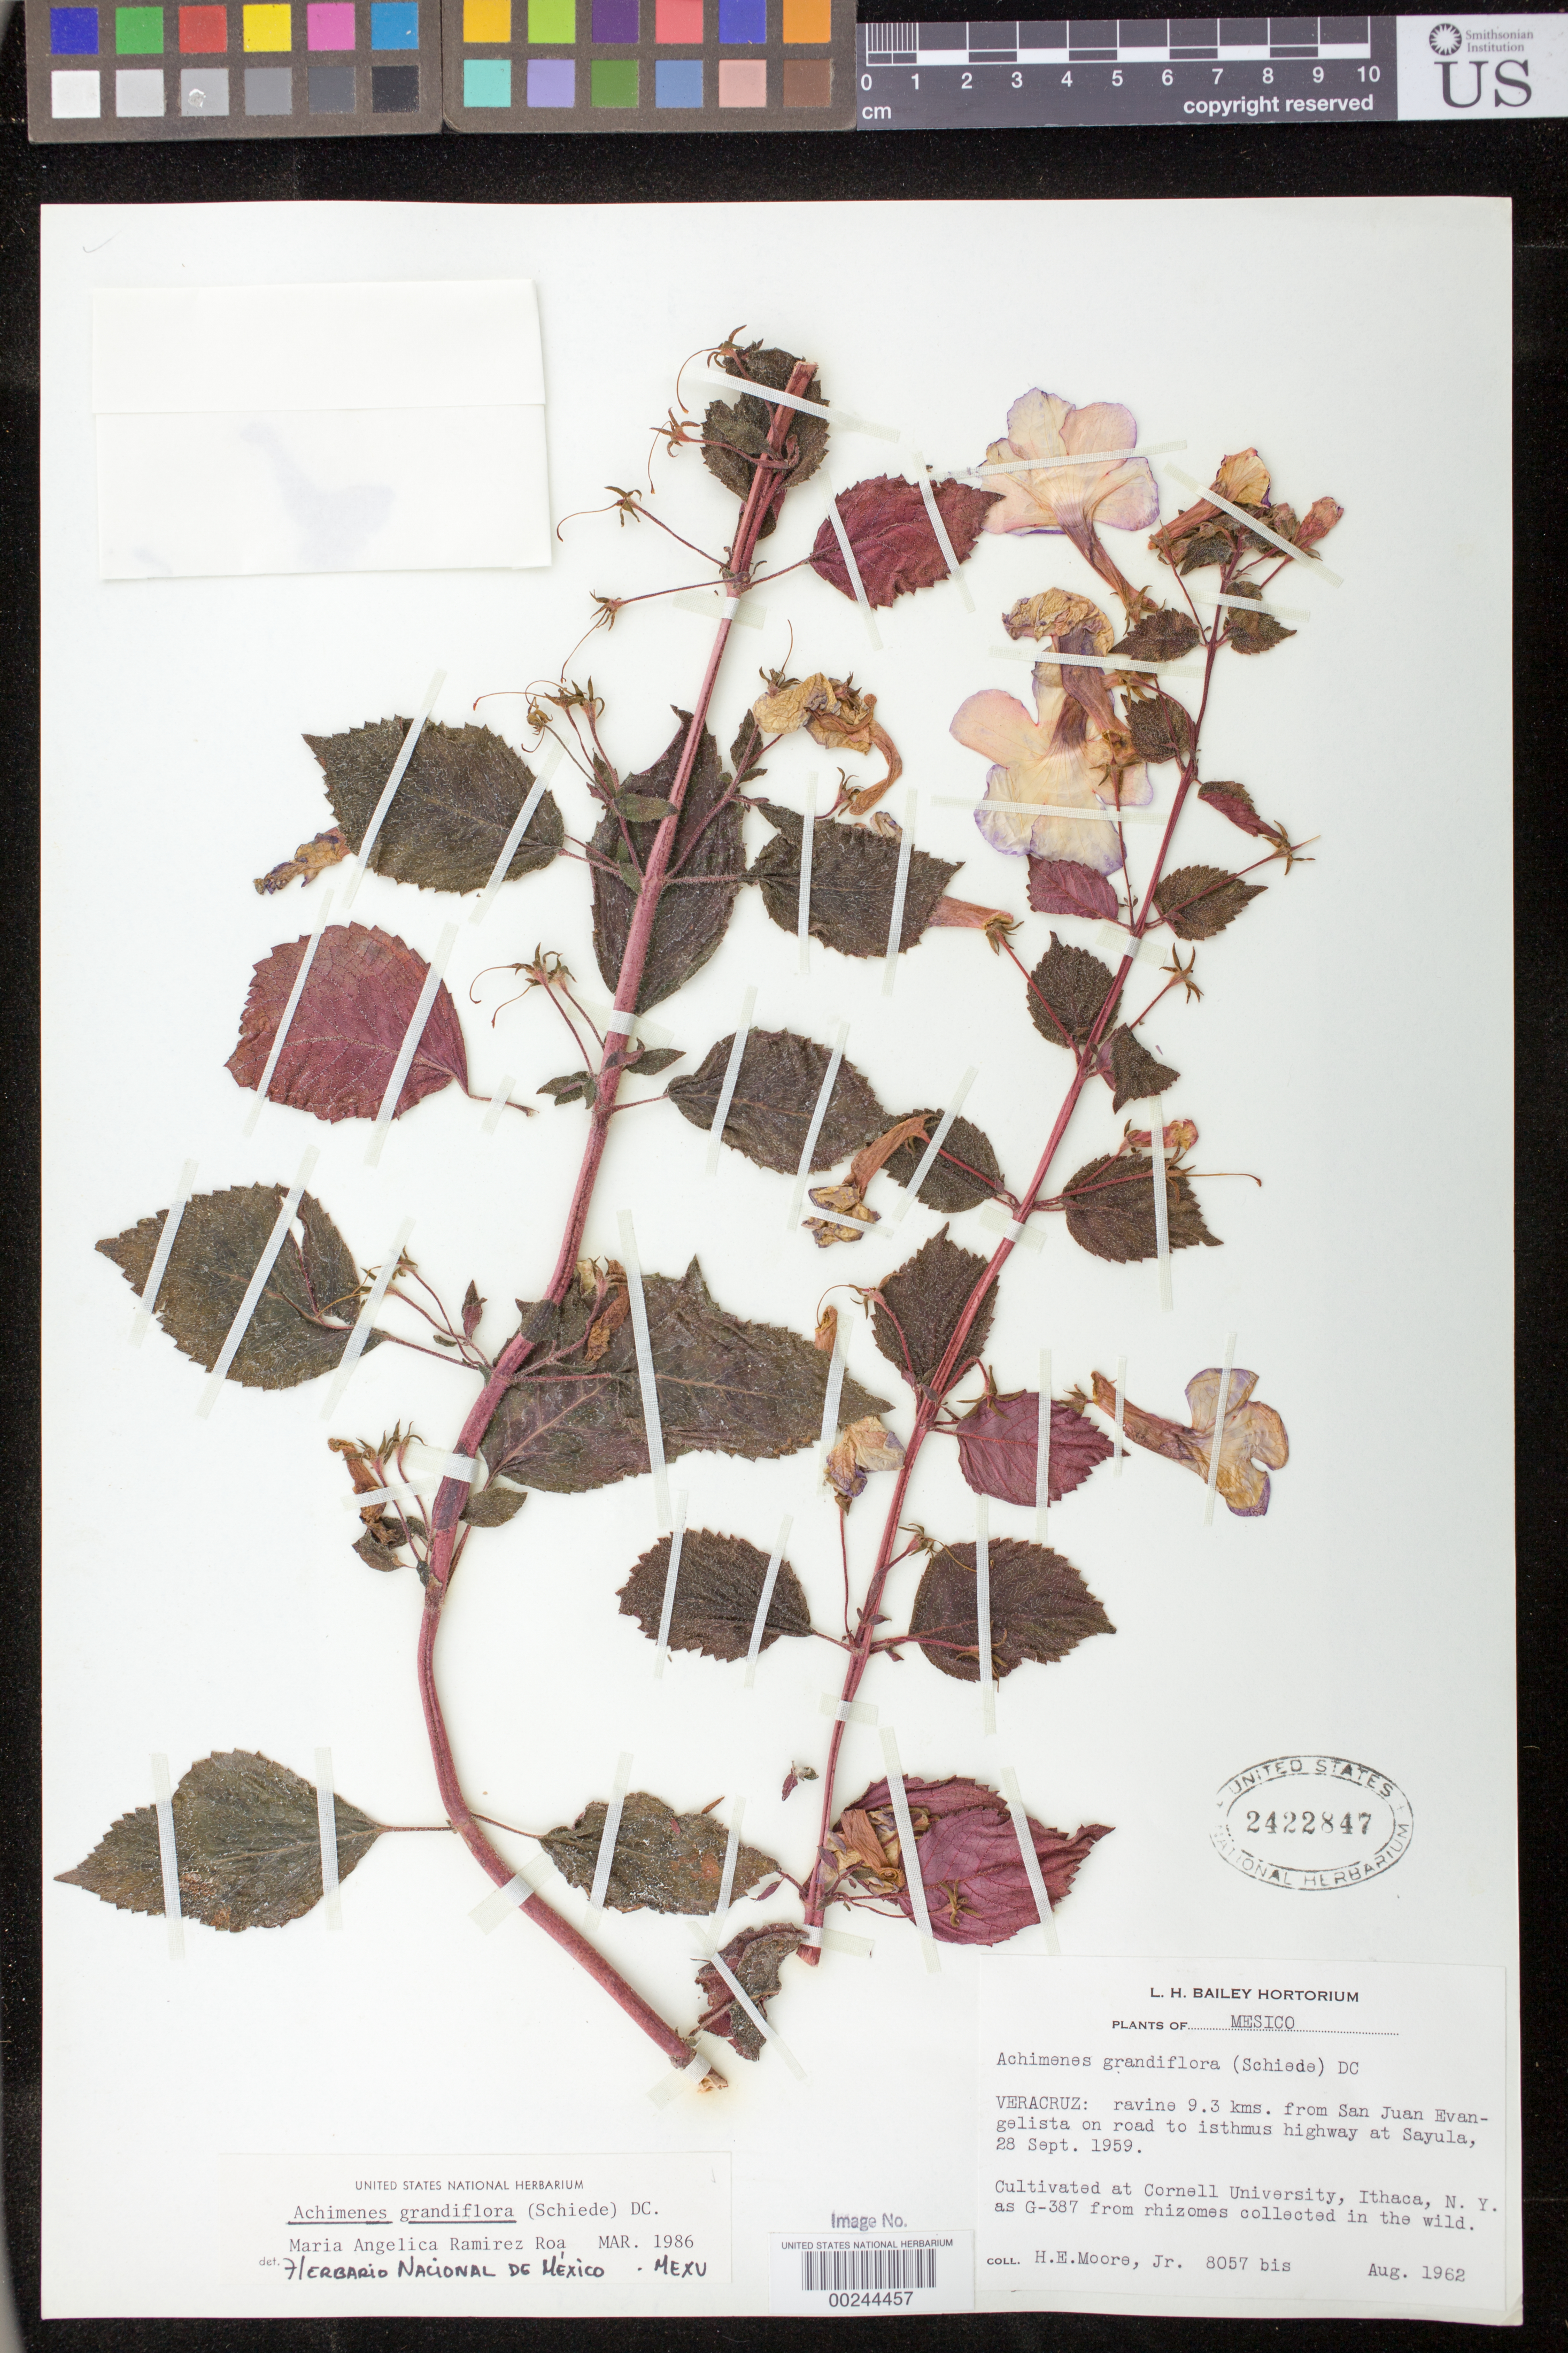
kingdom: Plantae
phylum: Tracheophyta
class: Magnoliopsida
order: Lamiales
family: Gesneriaceae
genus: Achimenes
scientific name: Achimenes grandiflora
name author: (Schiede) DC.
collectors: H. E. Moore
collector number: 8057 bis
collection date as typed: Aug 1962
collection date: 1962-08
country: Mexico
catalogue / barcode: US 2422847